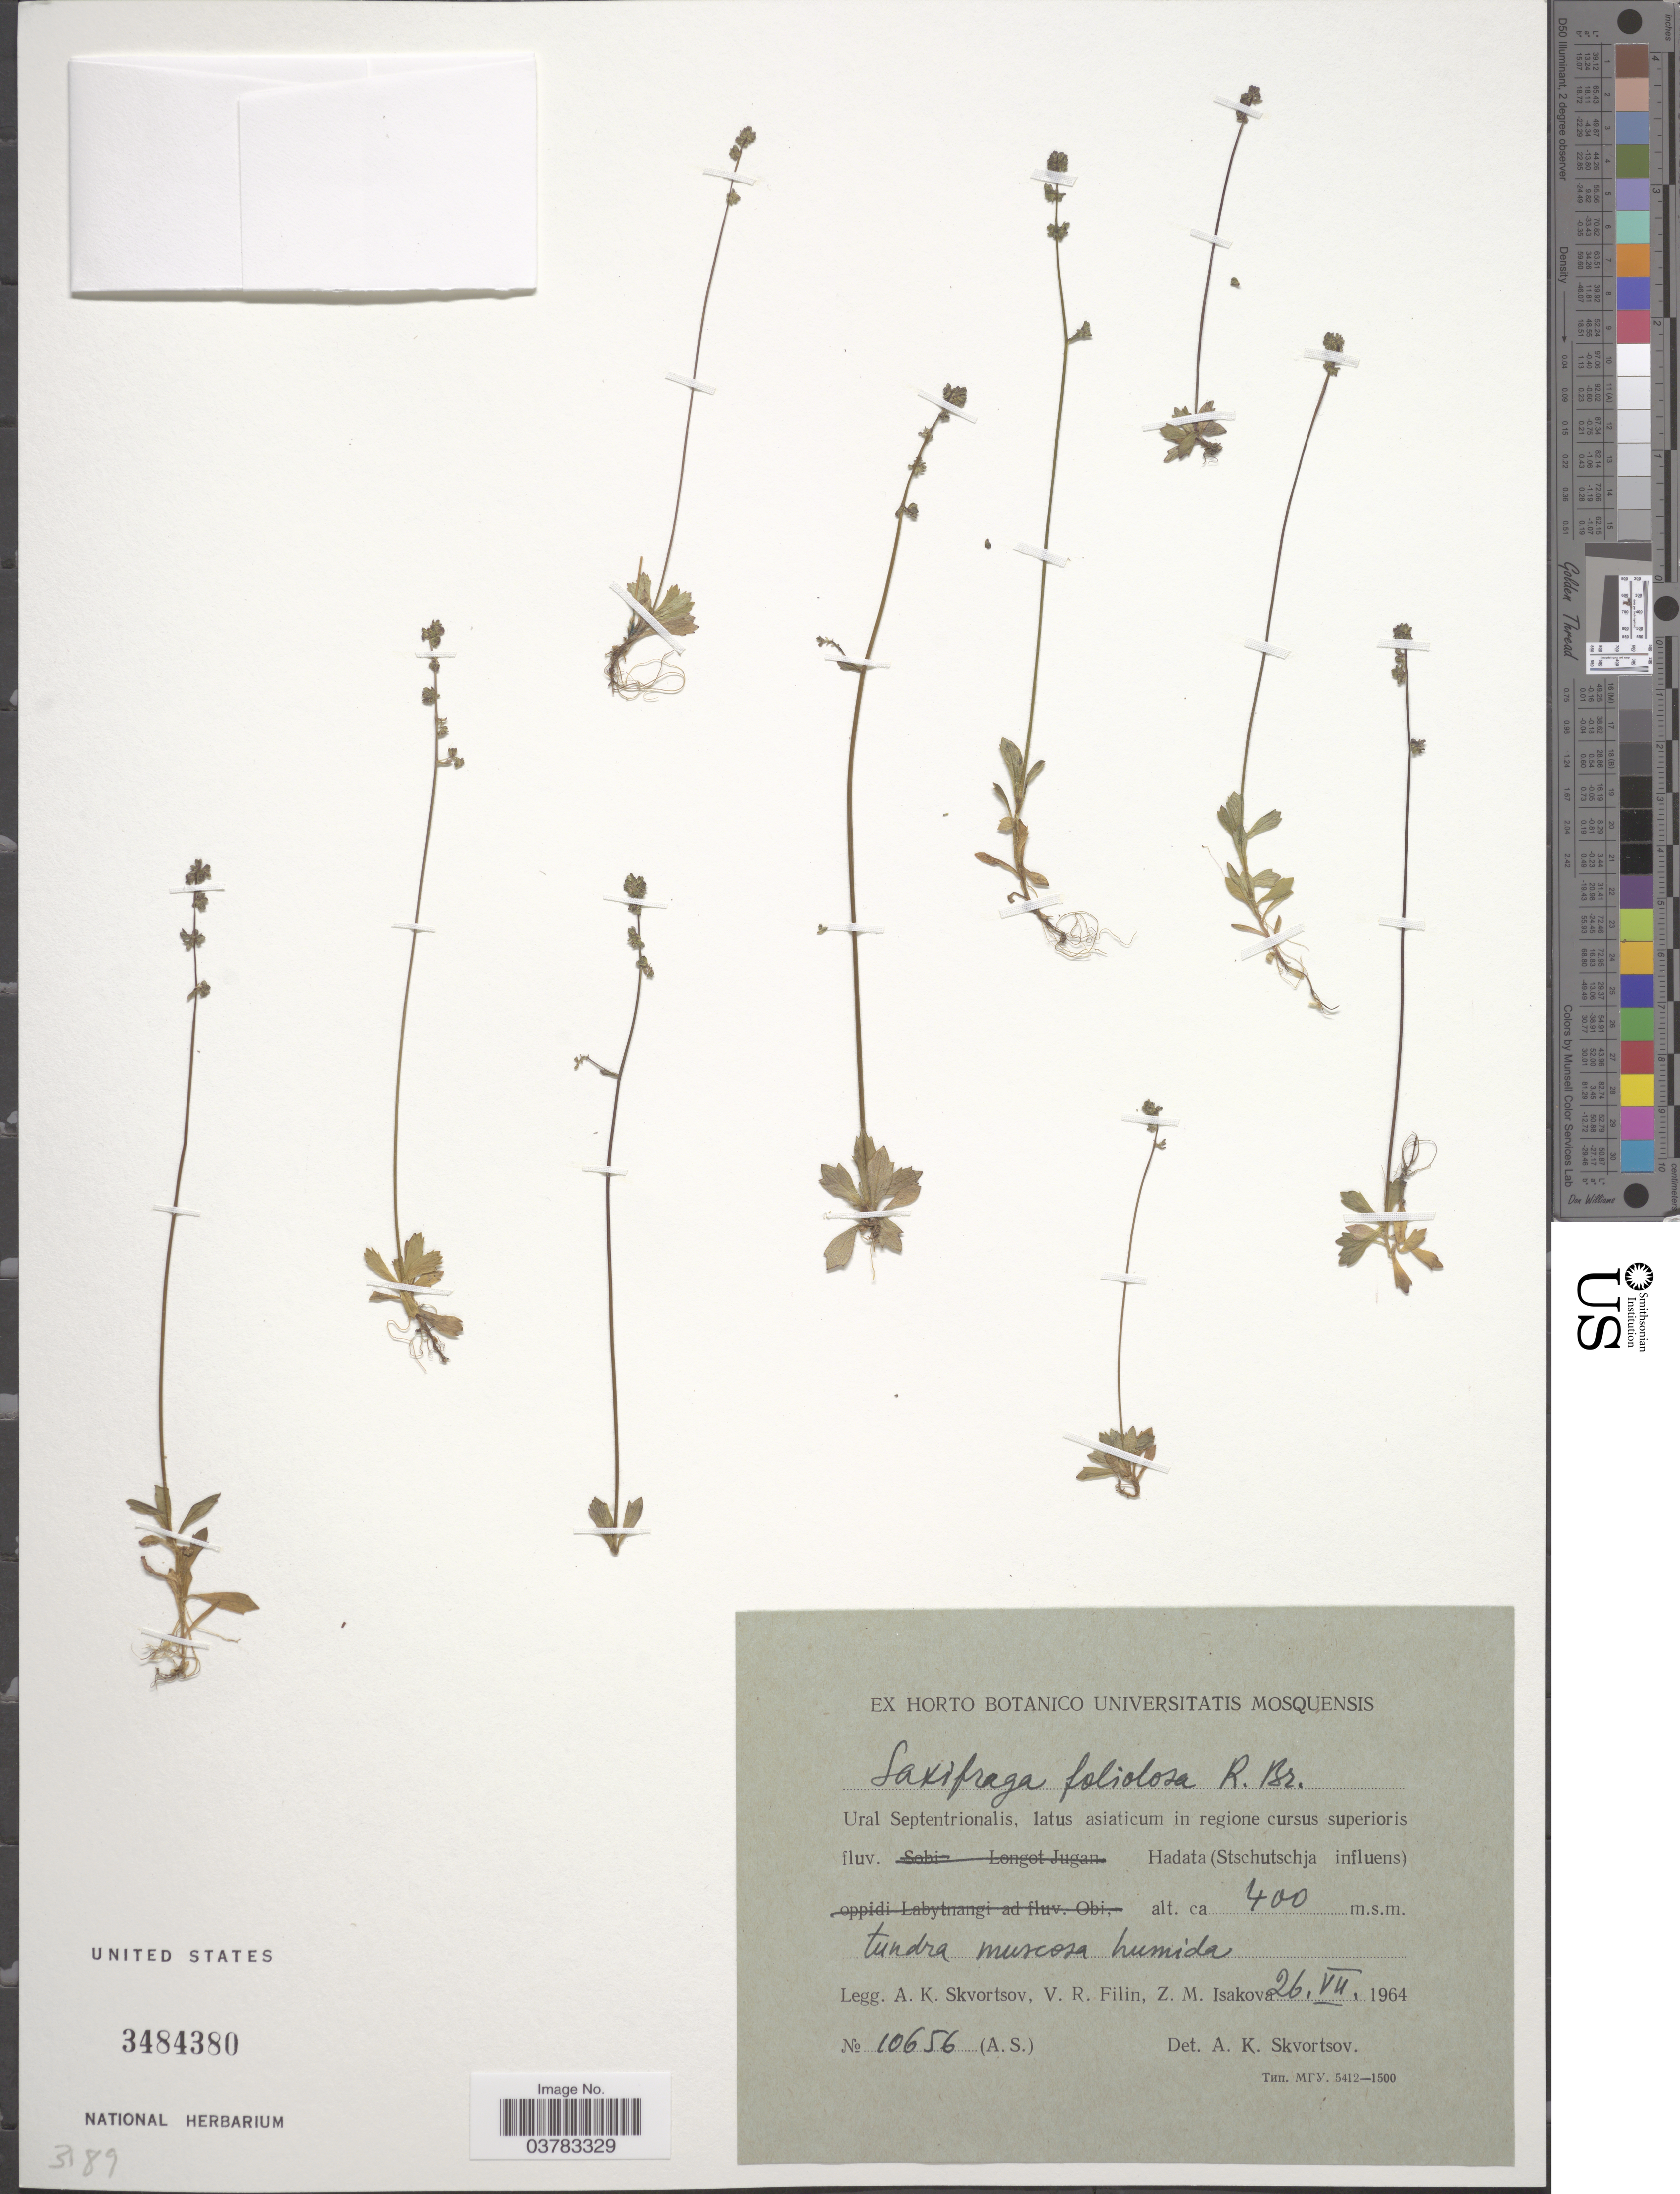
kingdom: Plantae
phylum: Tracheophyta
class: Magnoliopsida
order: Saxifragales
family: Saxifragaceae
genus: Micranthes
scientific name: Micranthes foliolosa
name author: (R. Br.) Gornall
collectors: A. K. Skvortsov, V. Filin & Z. Isakova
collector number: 10656 (A.S.)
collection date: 1964-07-26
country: Russian Federation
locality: Ural Septentrionalis, latus asiaticum in regione cursus superioris fluv. Hadata (Stschutschja influens).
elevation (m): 400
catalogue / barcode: US 3484380